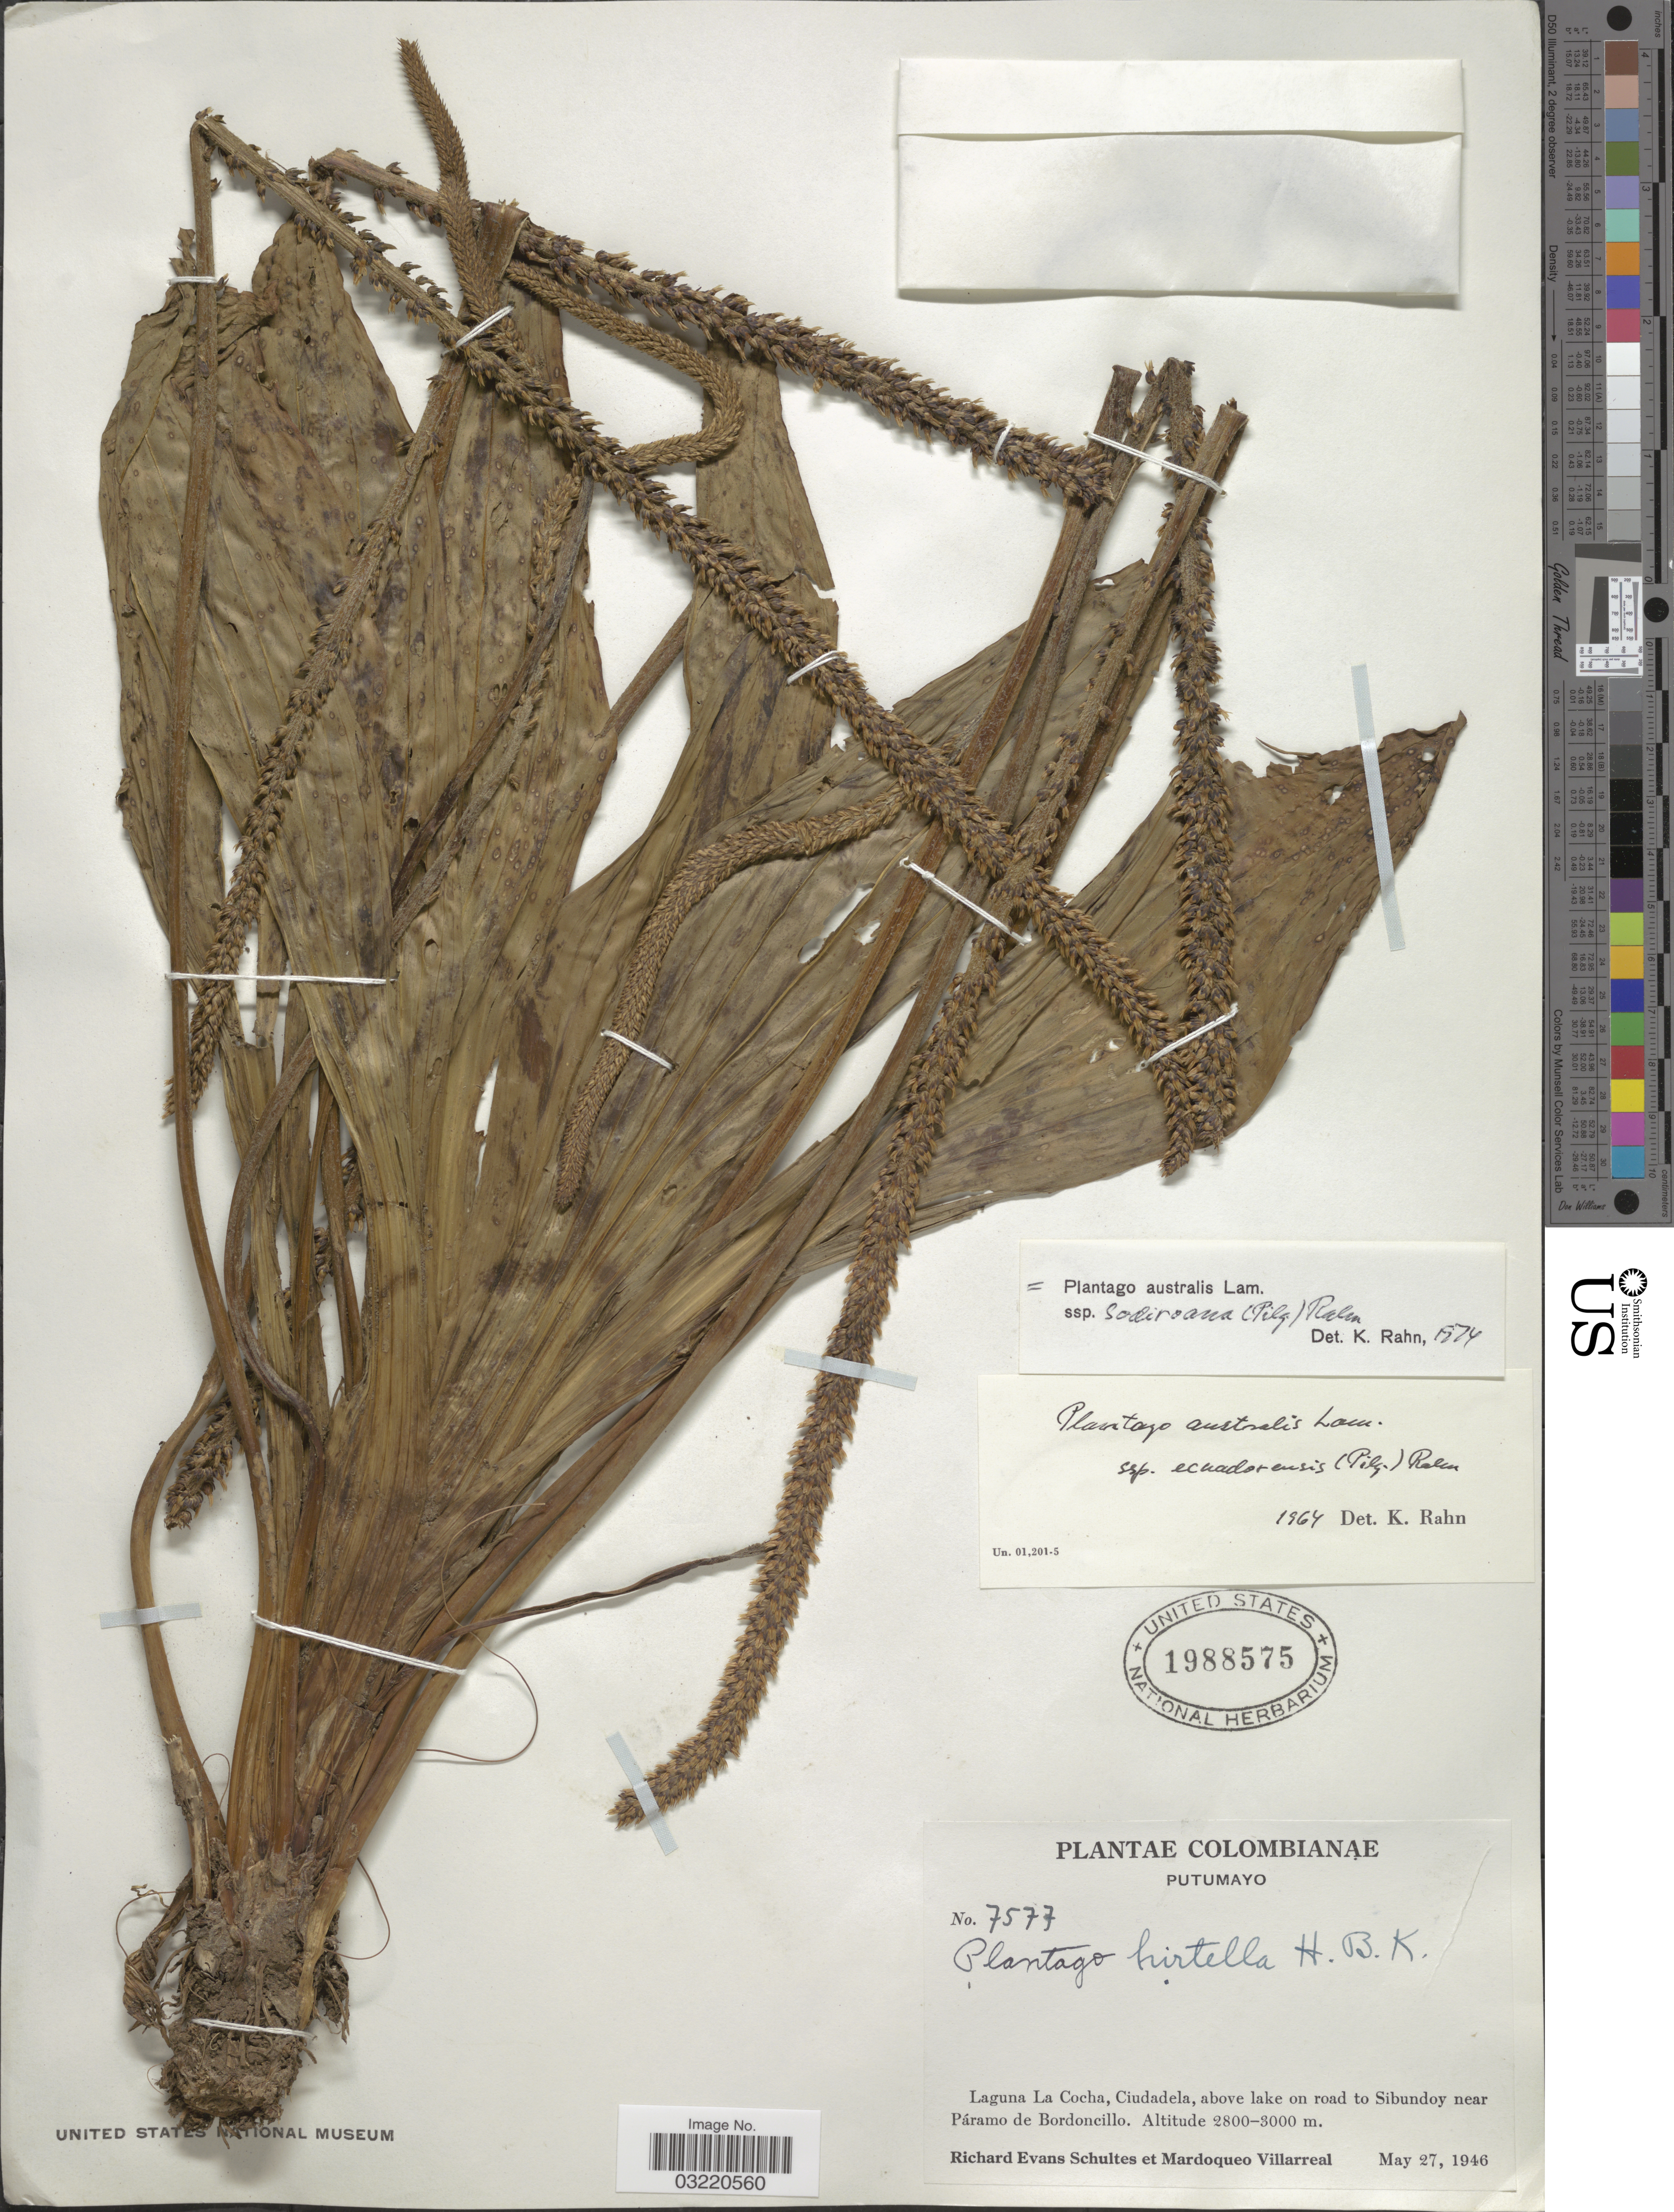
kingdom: Plantae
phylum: Tracheophyta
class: Magnoliopsida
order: Lamiales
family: Plantaginaceae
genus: Plantago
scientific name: Plantago australis subsp. sodiroana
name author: (Pilg.) Rahn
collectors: R. E. Schultes & M. Villarreal V.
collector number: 7577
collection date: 1946-03-27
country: Colombia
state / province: Putumayo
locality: Laguna La Cocha, Ciudadela, above lake on road to Sibundoy near Páramo de Bordoncillo.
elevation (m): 2800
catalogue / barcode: US 1988575